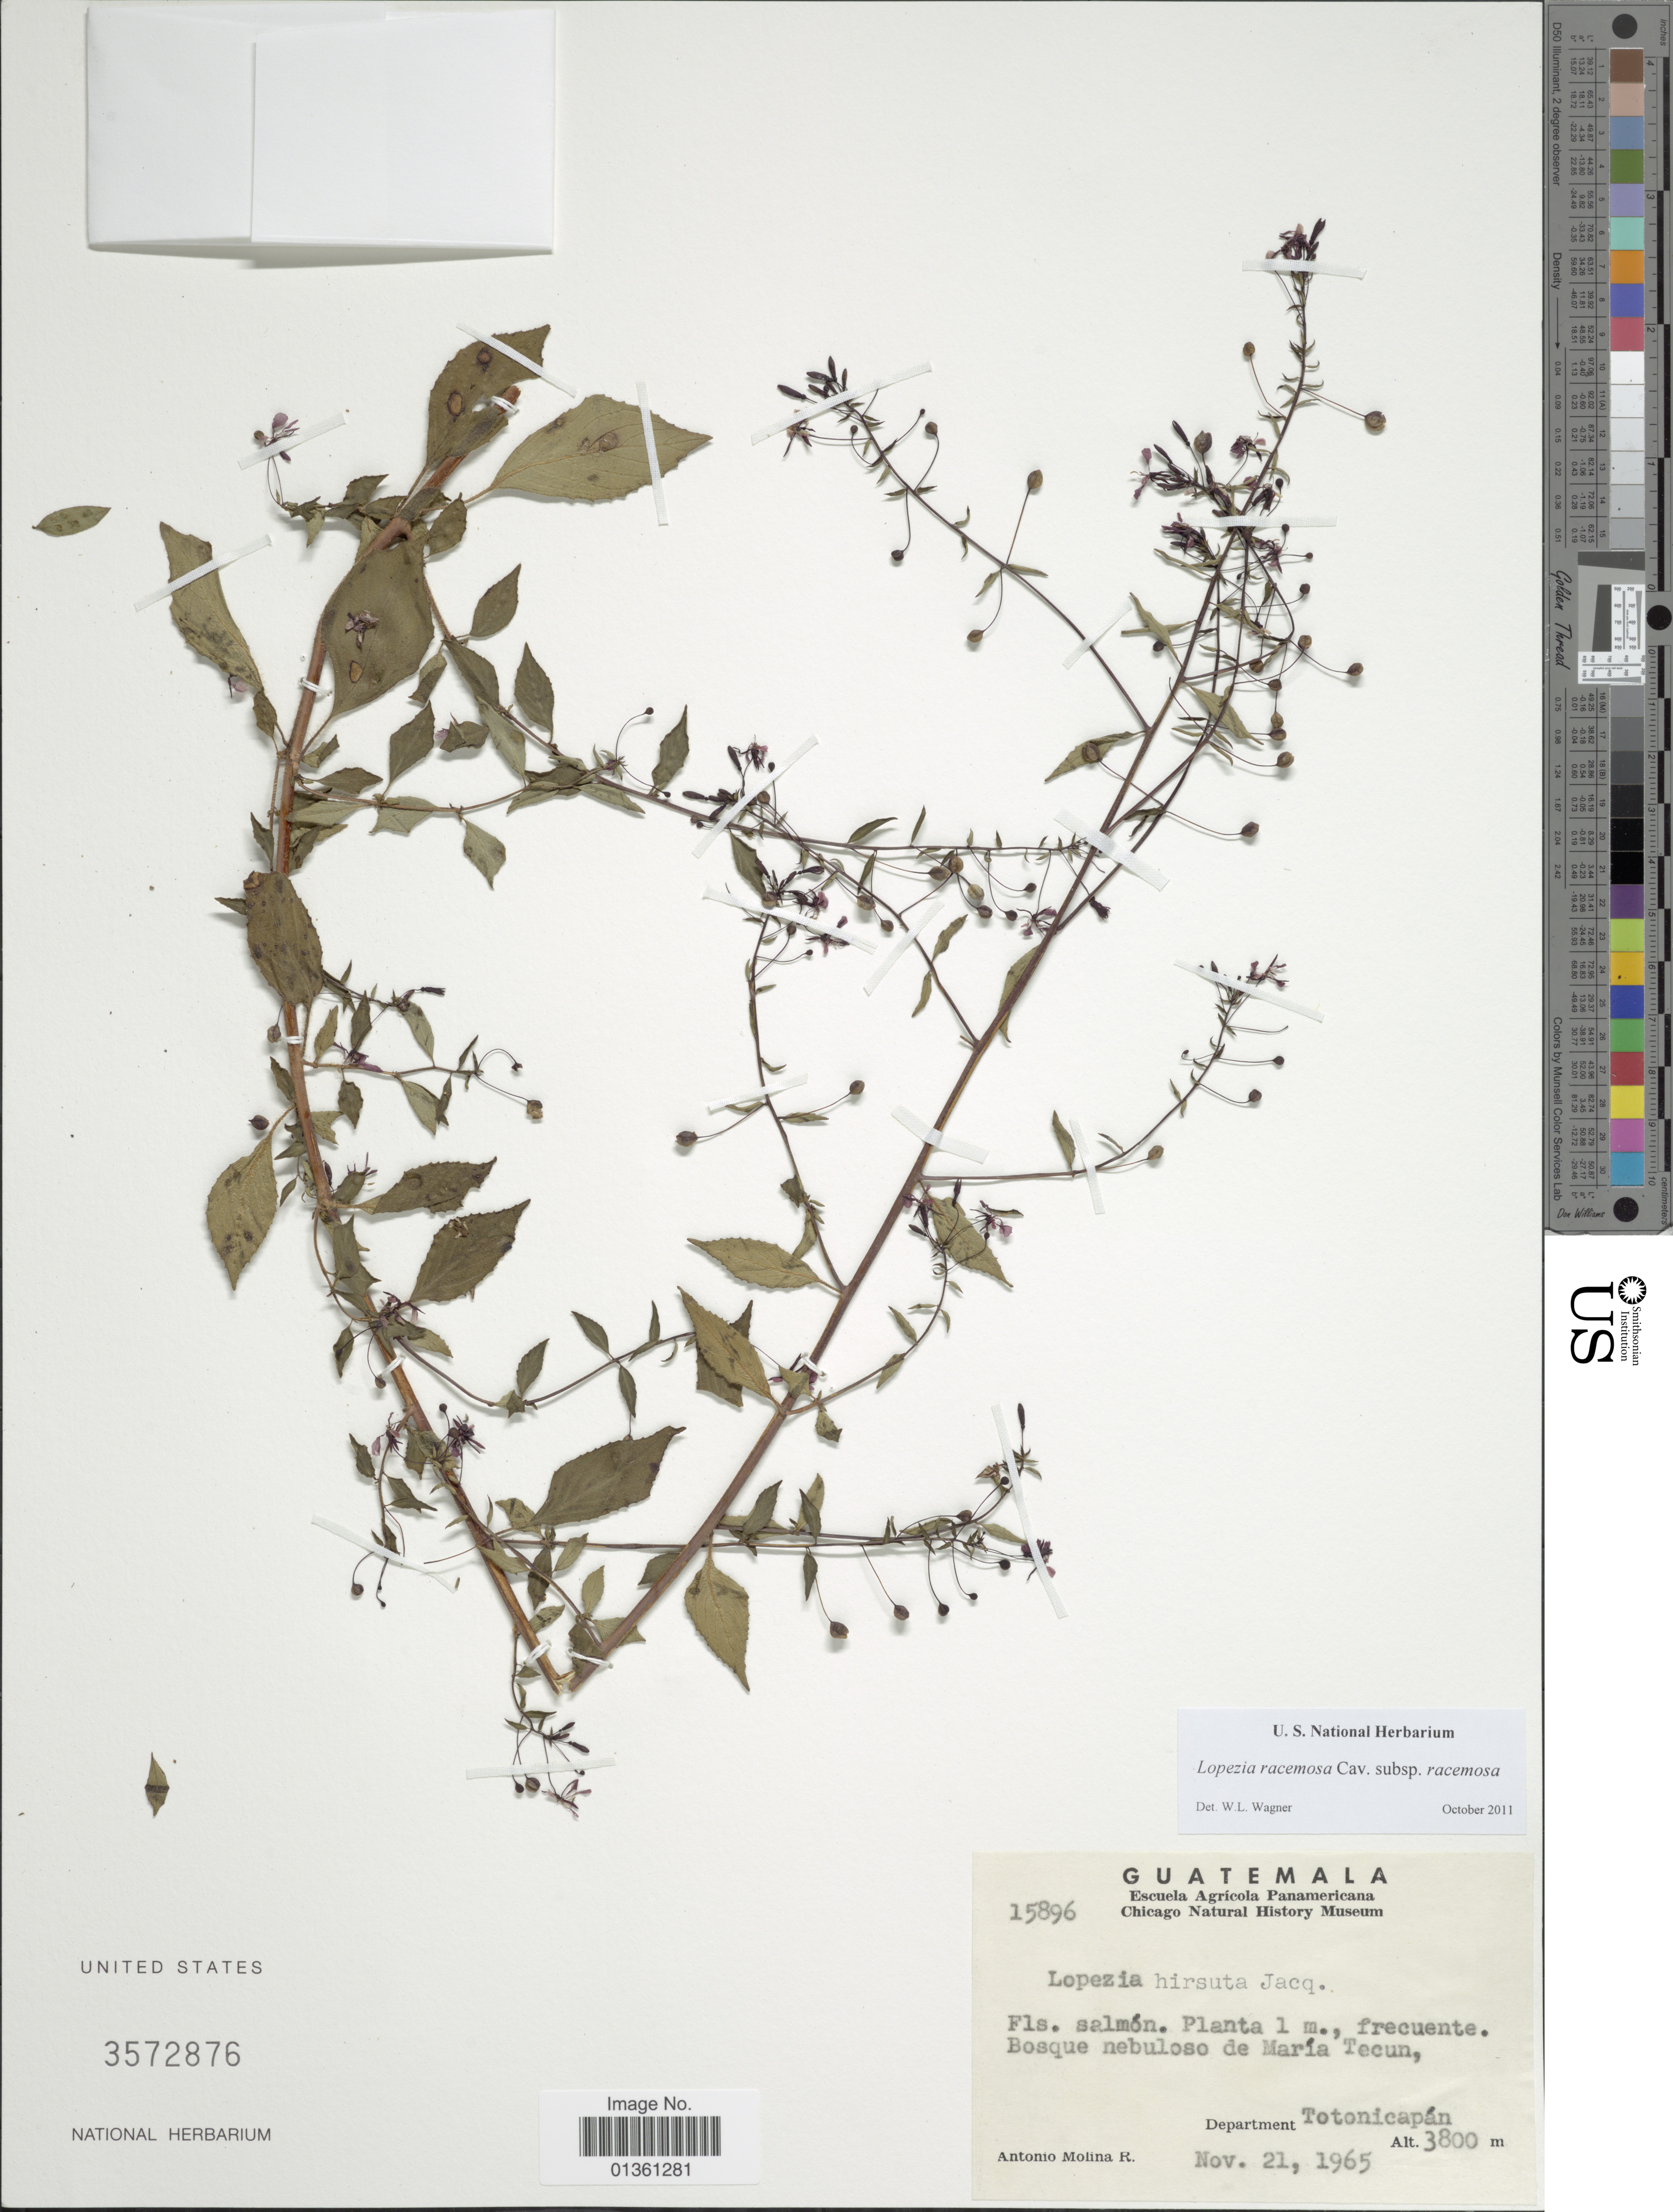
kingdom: Plantae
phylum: Tracheophyta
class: Magnoliopsida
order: Myrtales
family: Onagraceae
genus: Lopezia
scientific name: Lopezia racemosa subsp. racemosa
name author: Cav.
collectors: A. Molina R.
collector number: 15896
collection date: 1965-11-21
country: Guatemala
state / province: Totonicapan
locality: Bosque nebuloso de María Tecun.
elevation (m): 3800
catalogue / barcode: US 3572876